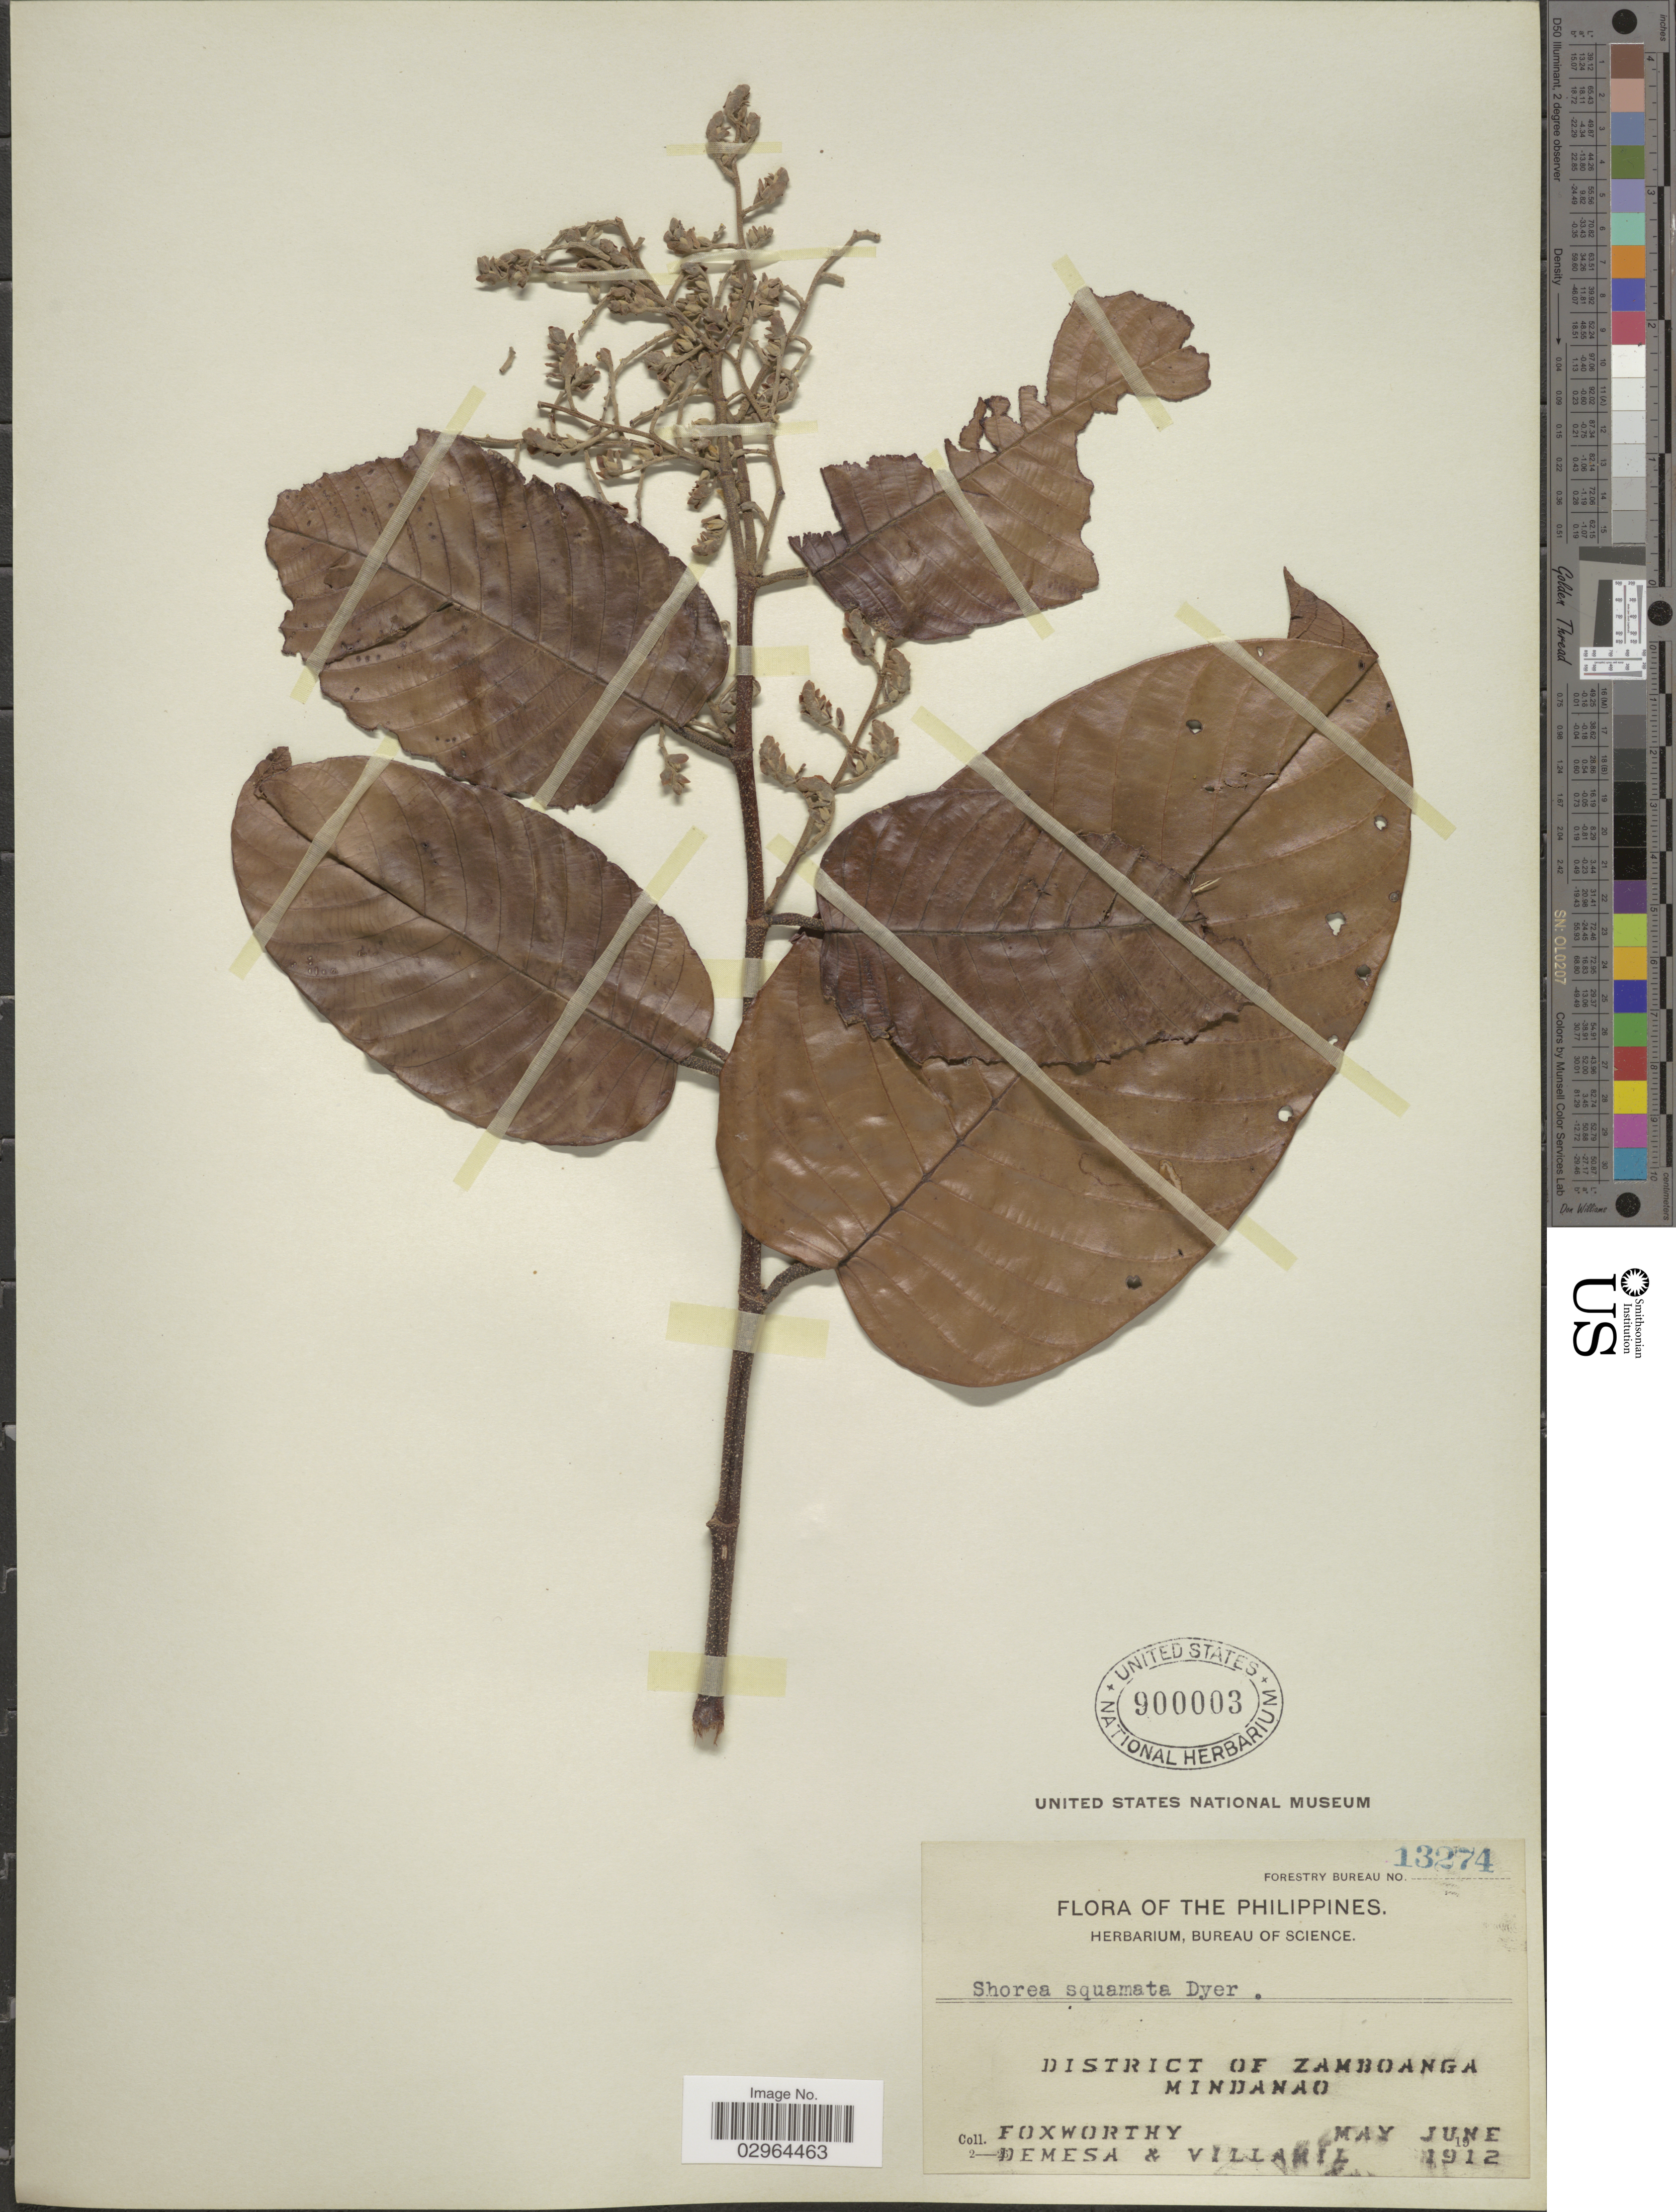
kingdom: Plantae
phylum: Tracheophyta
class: Magnoliopsida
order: Malvales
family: Dipterocarpaceae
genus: Rubroshorea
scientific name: Rubroshorea palosapis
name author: (Blanco) P.S. Ashton & J. Heck.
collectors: Foxworthy, Demesa & Villamil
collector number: Forestry Bureau 13274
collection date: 1912-05/1912-06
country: Philippines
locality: District of Zamboanga, Mindanao.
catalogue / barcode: US 900003